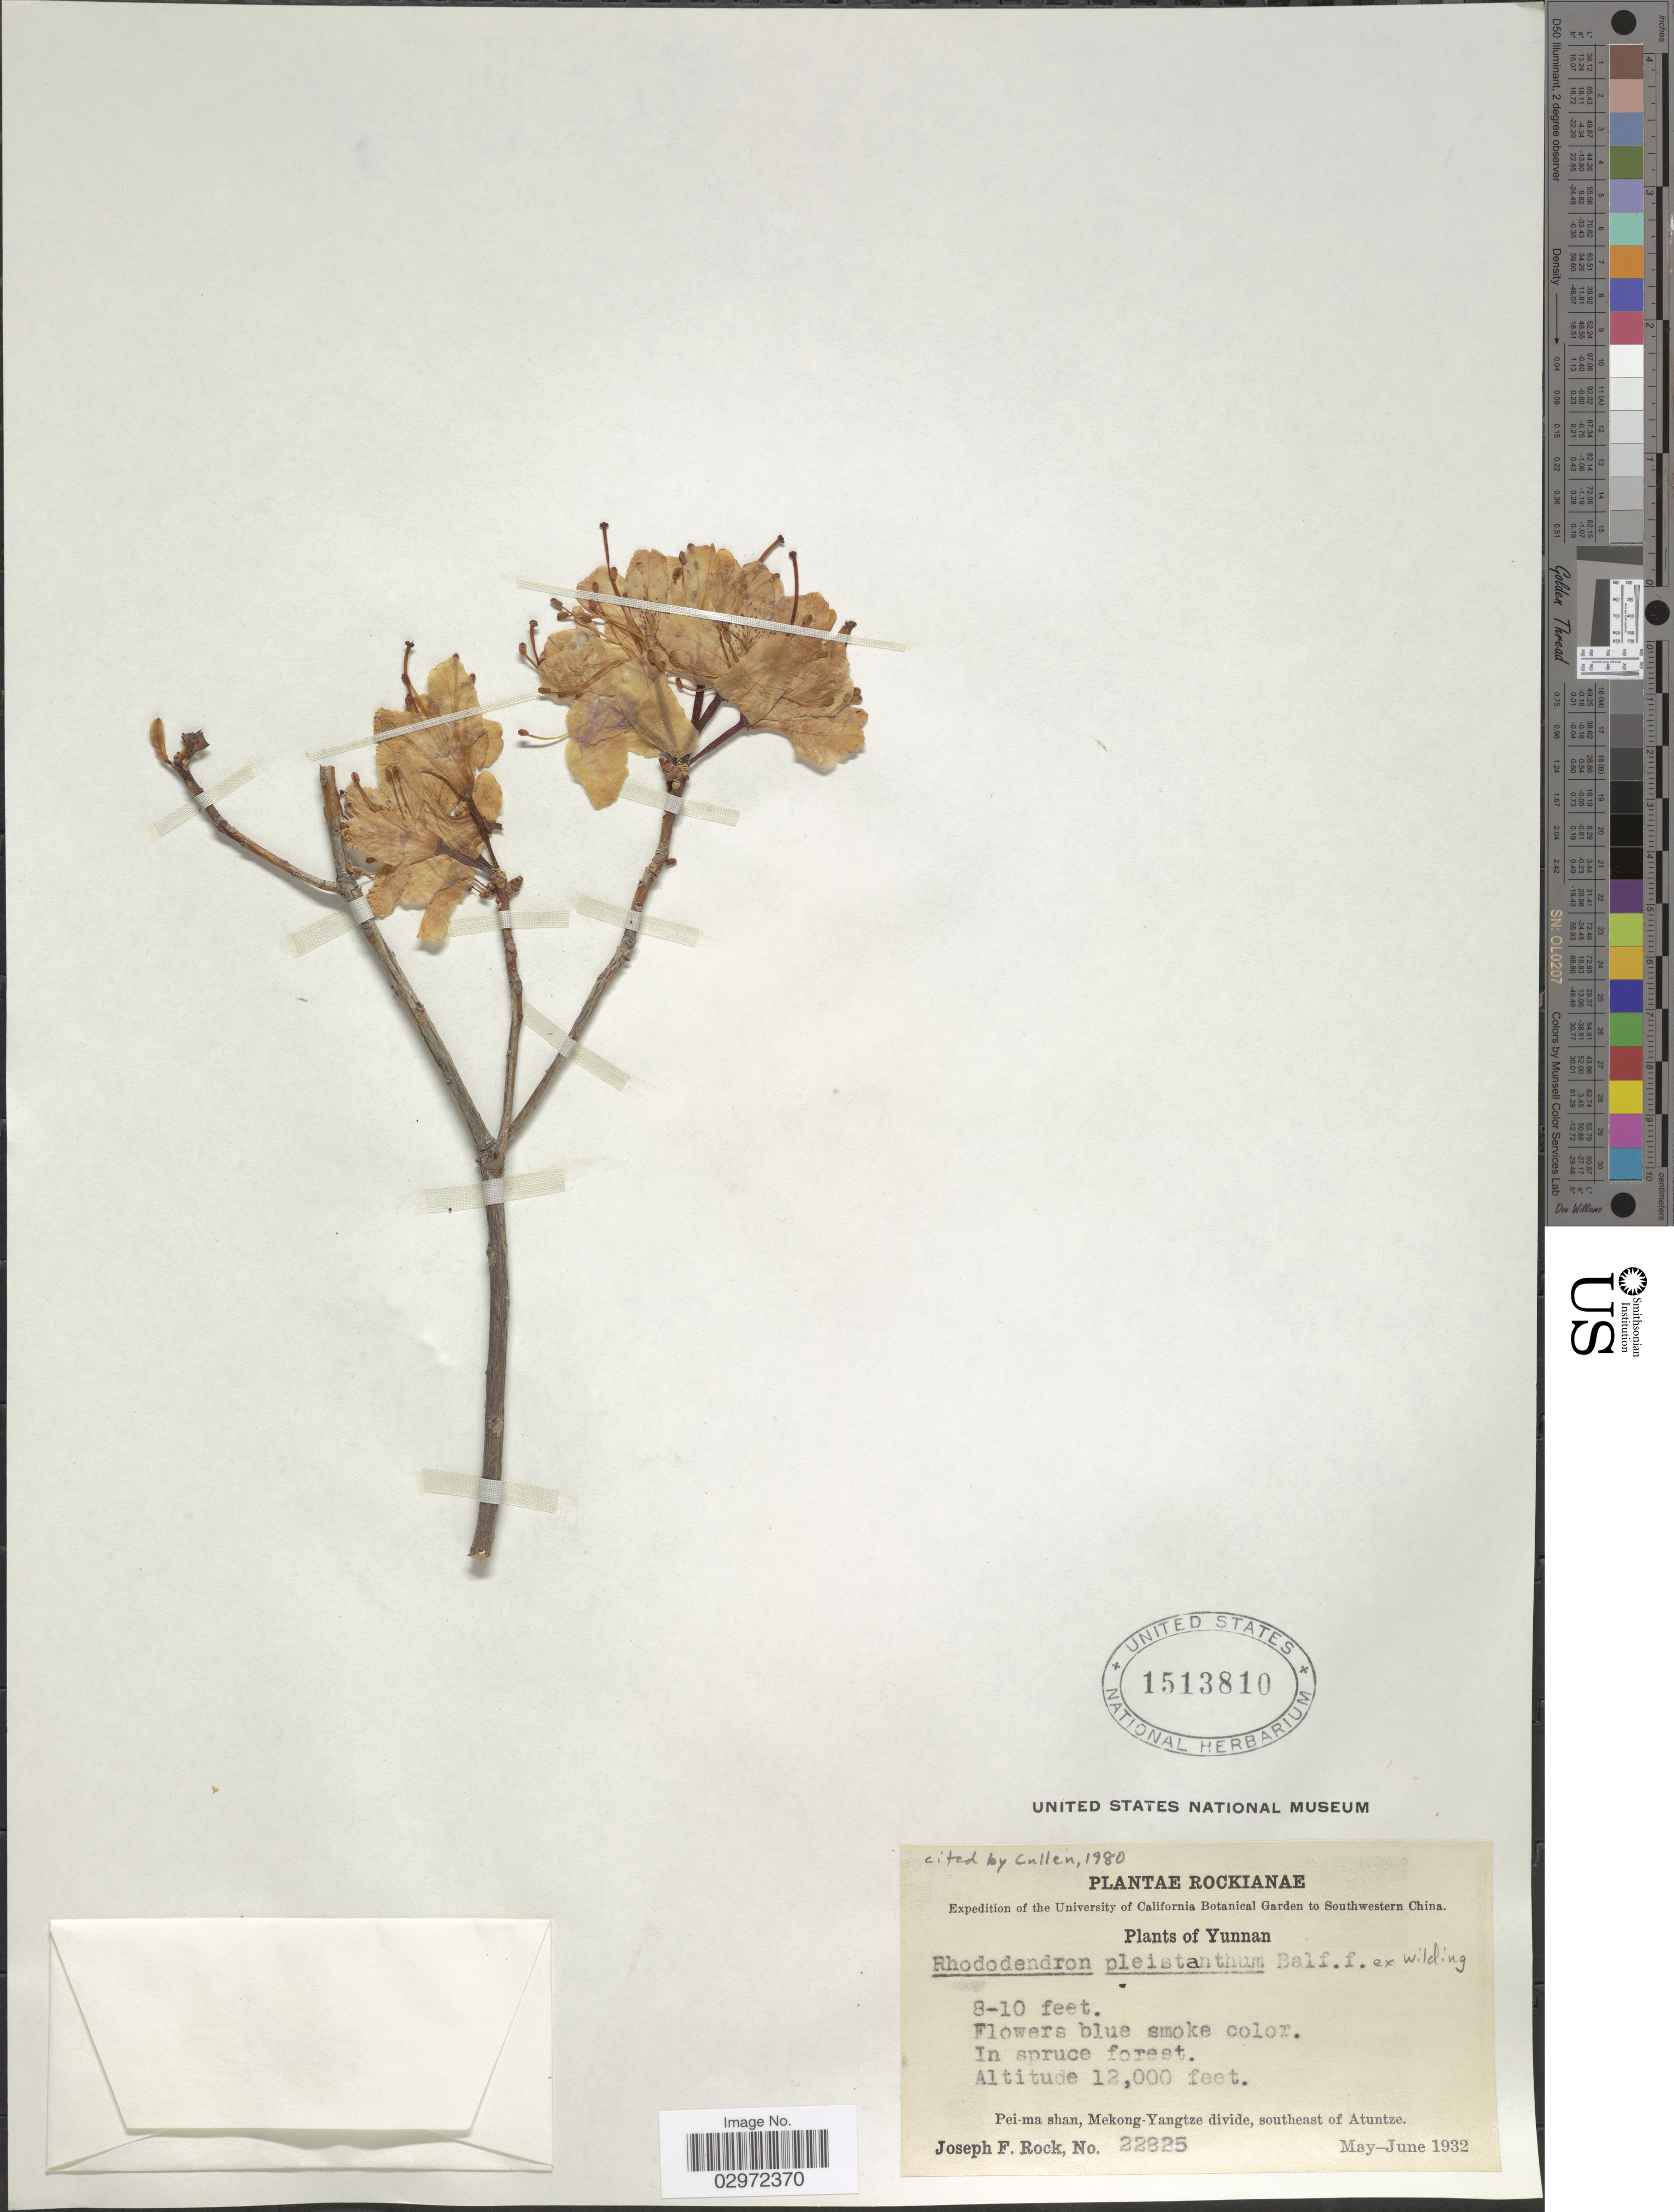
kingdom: Plantae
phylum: Tracheophyta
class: Magnoliopsida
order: Ericales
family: Ericaceae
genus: Rhododendron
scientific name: Rhododendron pleistanthum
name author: E.H. Wilding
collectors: J. F. Rock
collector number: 22825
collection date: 1932-05/1932-06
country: China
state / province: Yunnan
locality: Southwestern China, Pei-ma shan, Mekong-Yangtze divide, southeast of Atuntze.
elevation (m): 3658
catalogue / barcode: US 1513810